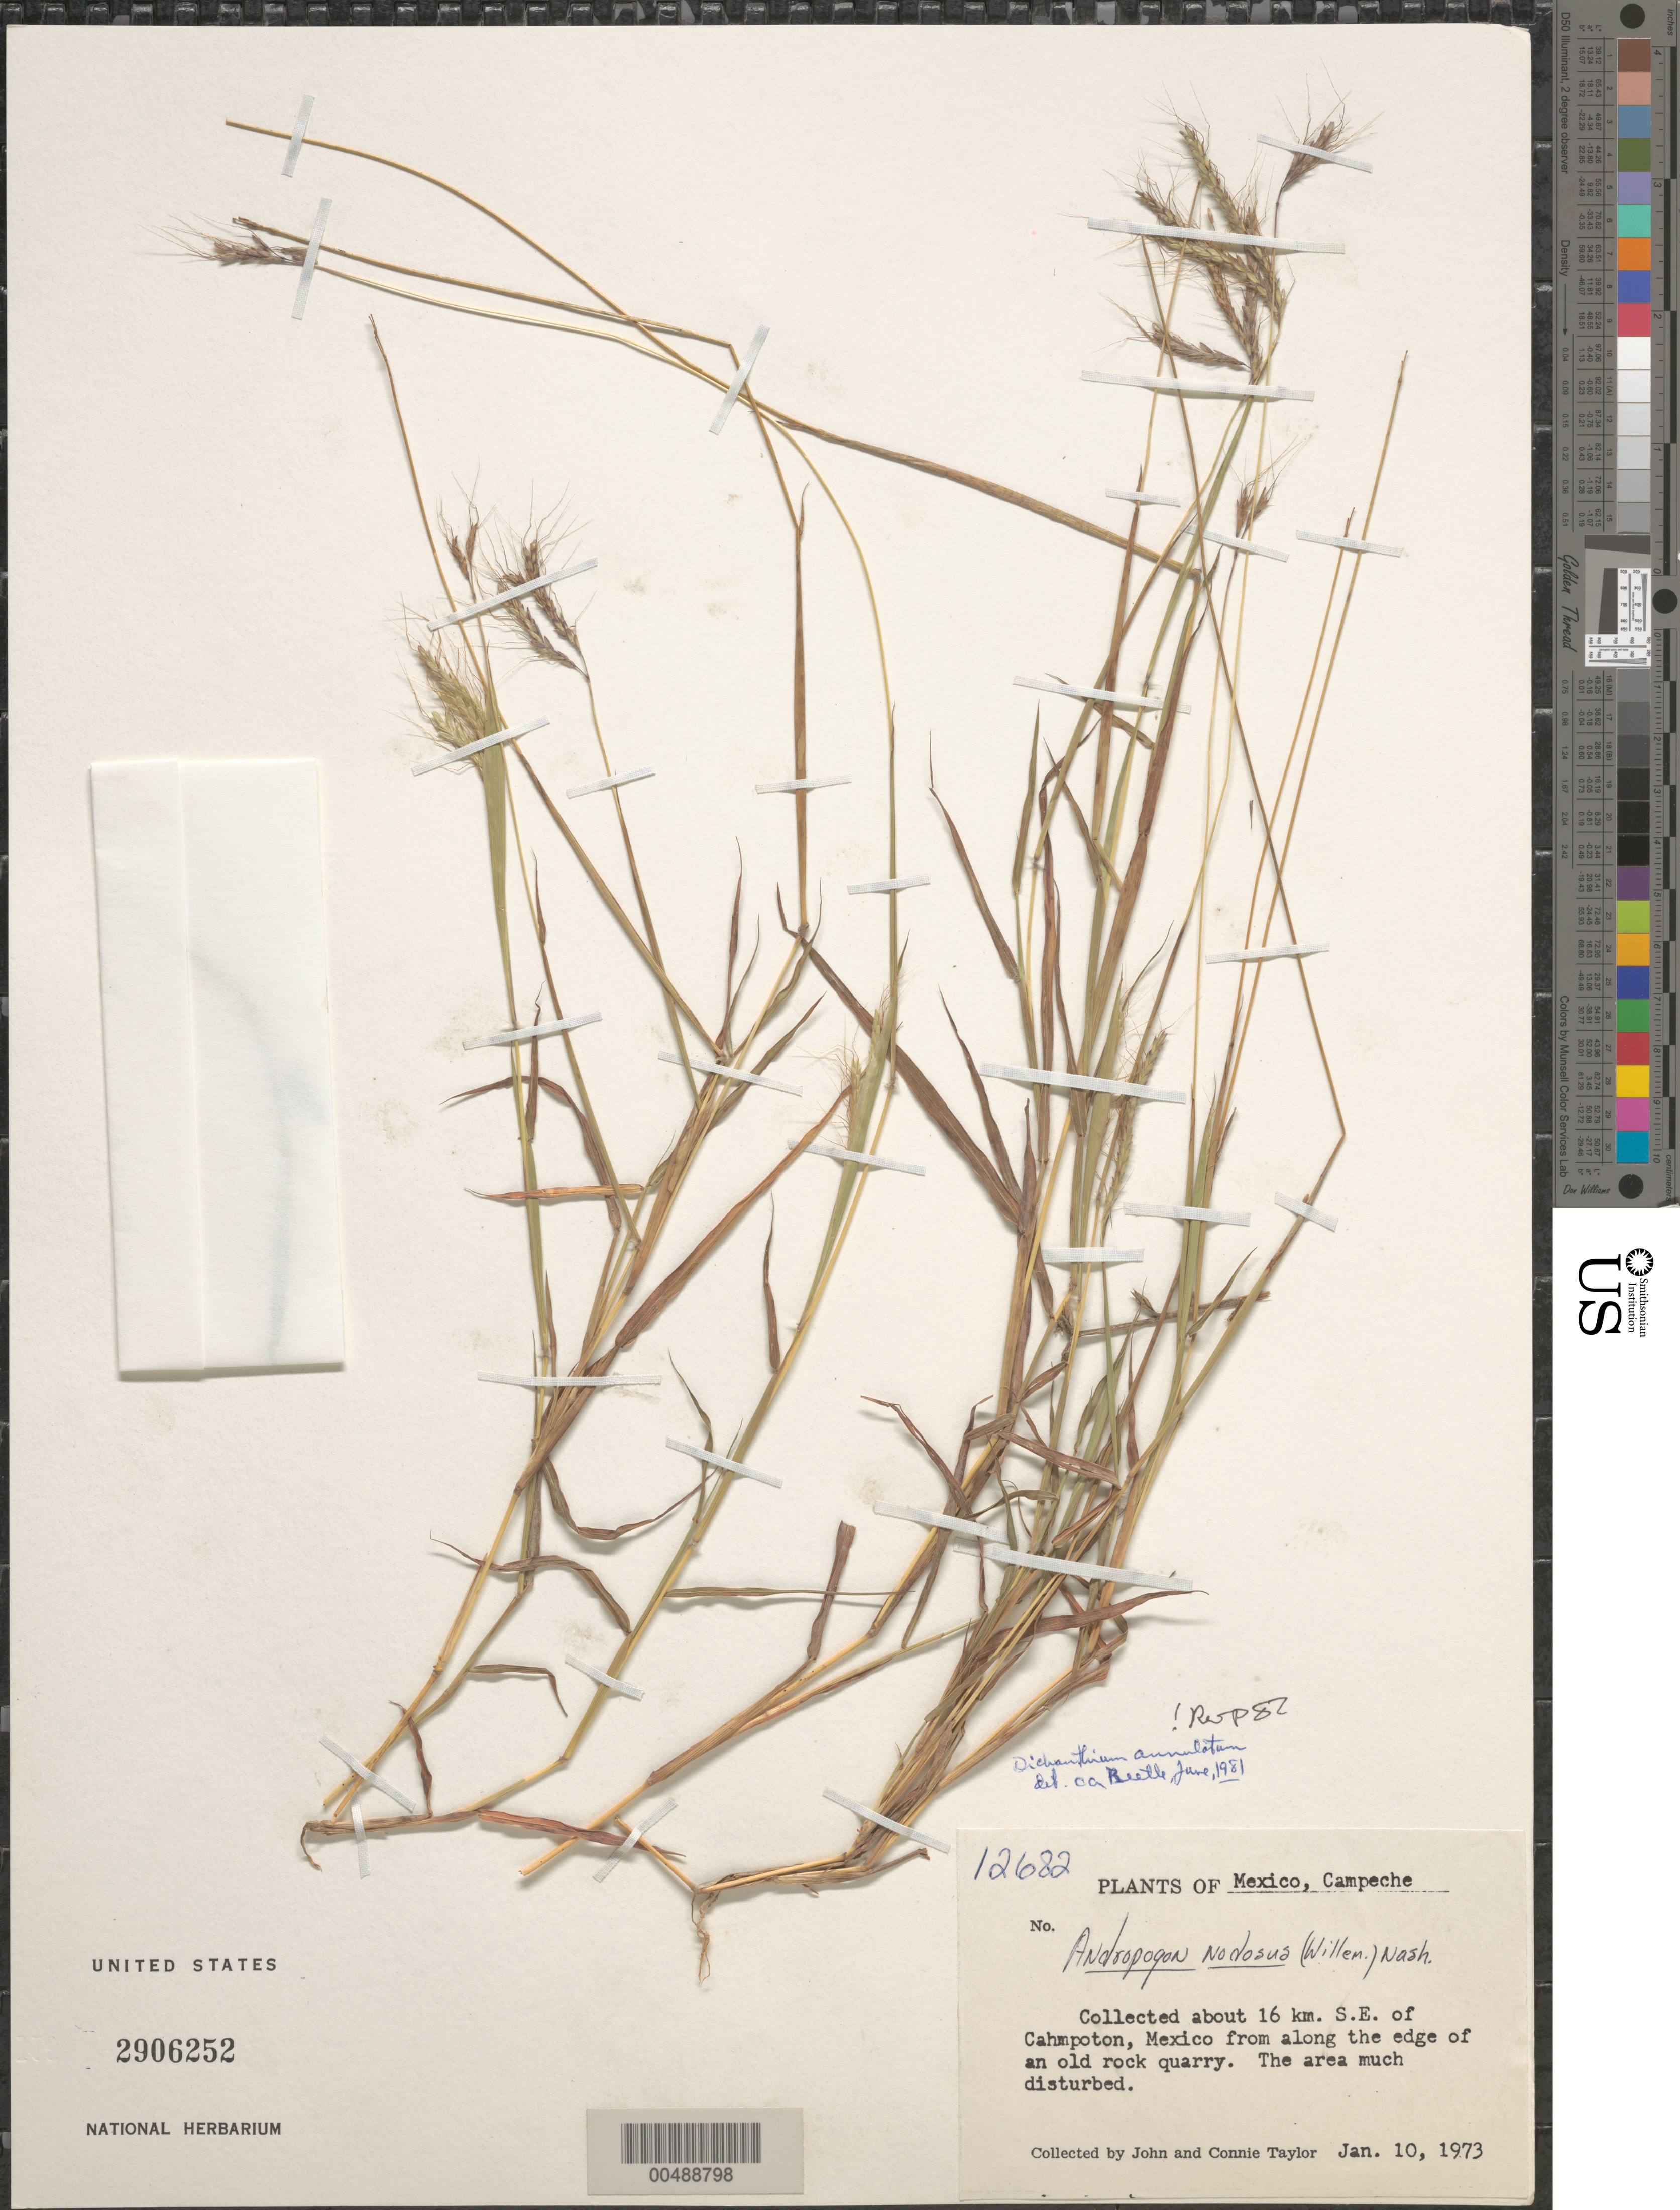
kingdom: Plantae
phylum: Tracheophyta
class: Liliopsida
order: Poales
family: Poaceae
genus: Dichanthium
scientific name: Dichanthium nodosus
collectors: J. Taylor & C. Taylor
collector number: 12682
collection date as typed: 10 Jan 1973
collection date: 1973-01-10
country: Mexico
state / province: Chiapas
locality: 16 km SE of Cahmpoton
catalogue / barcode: US 2906252